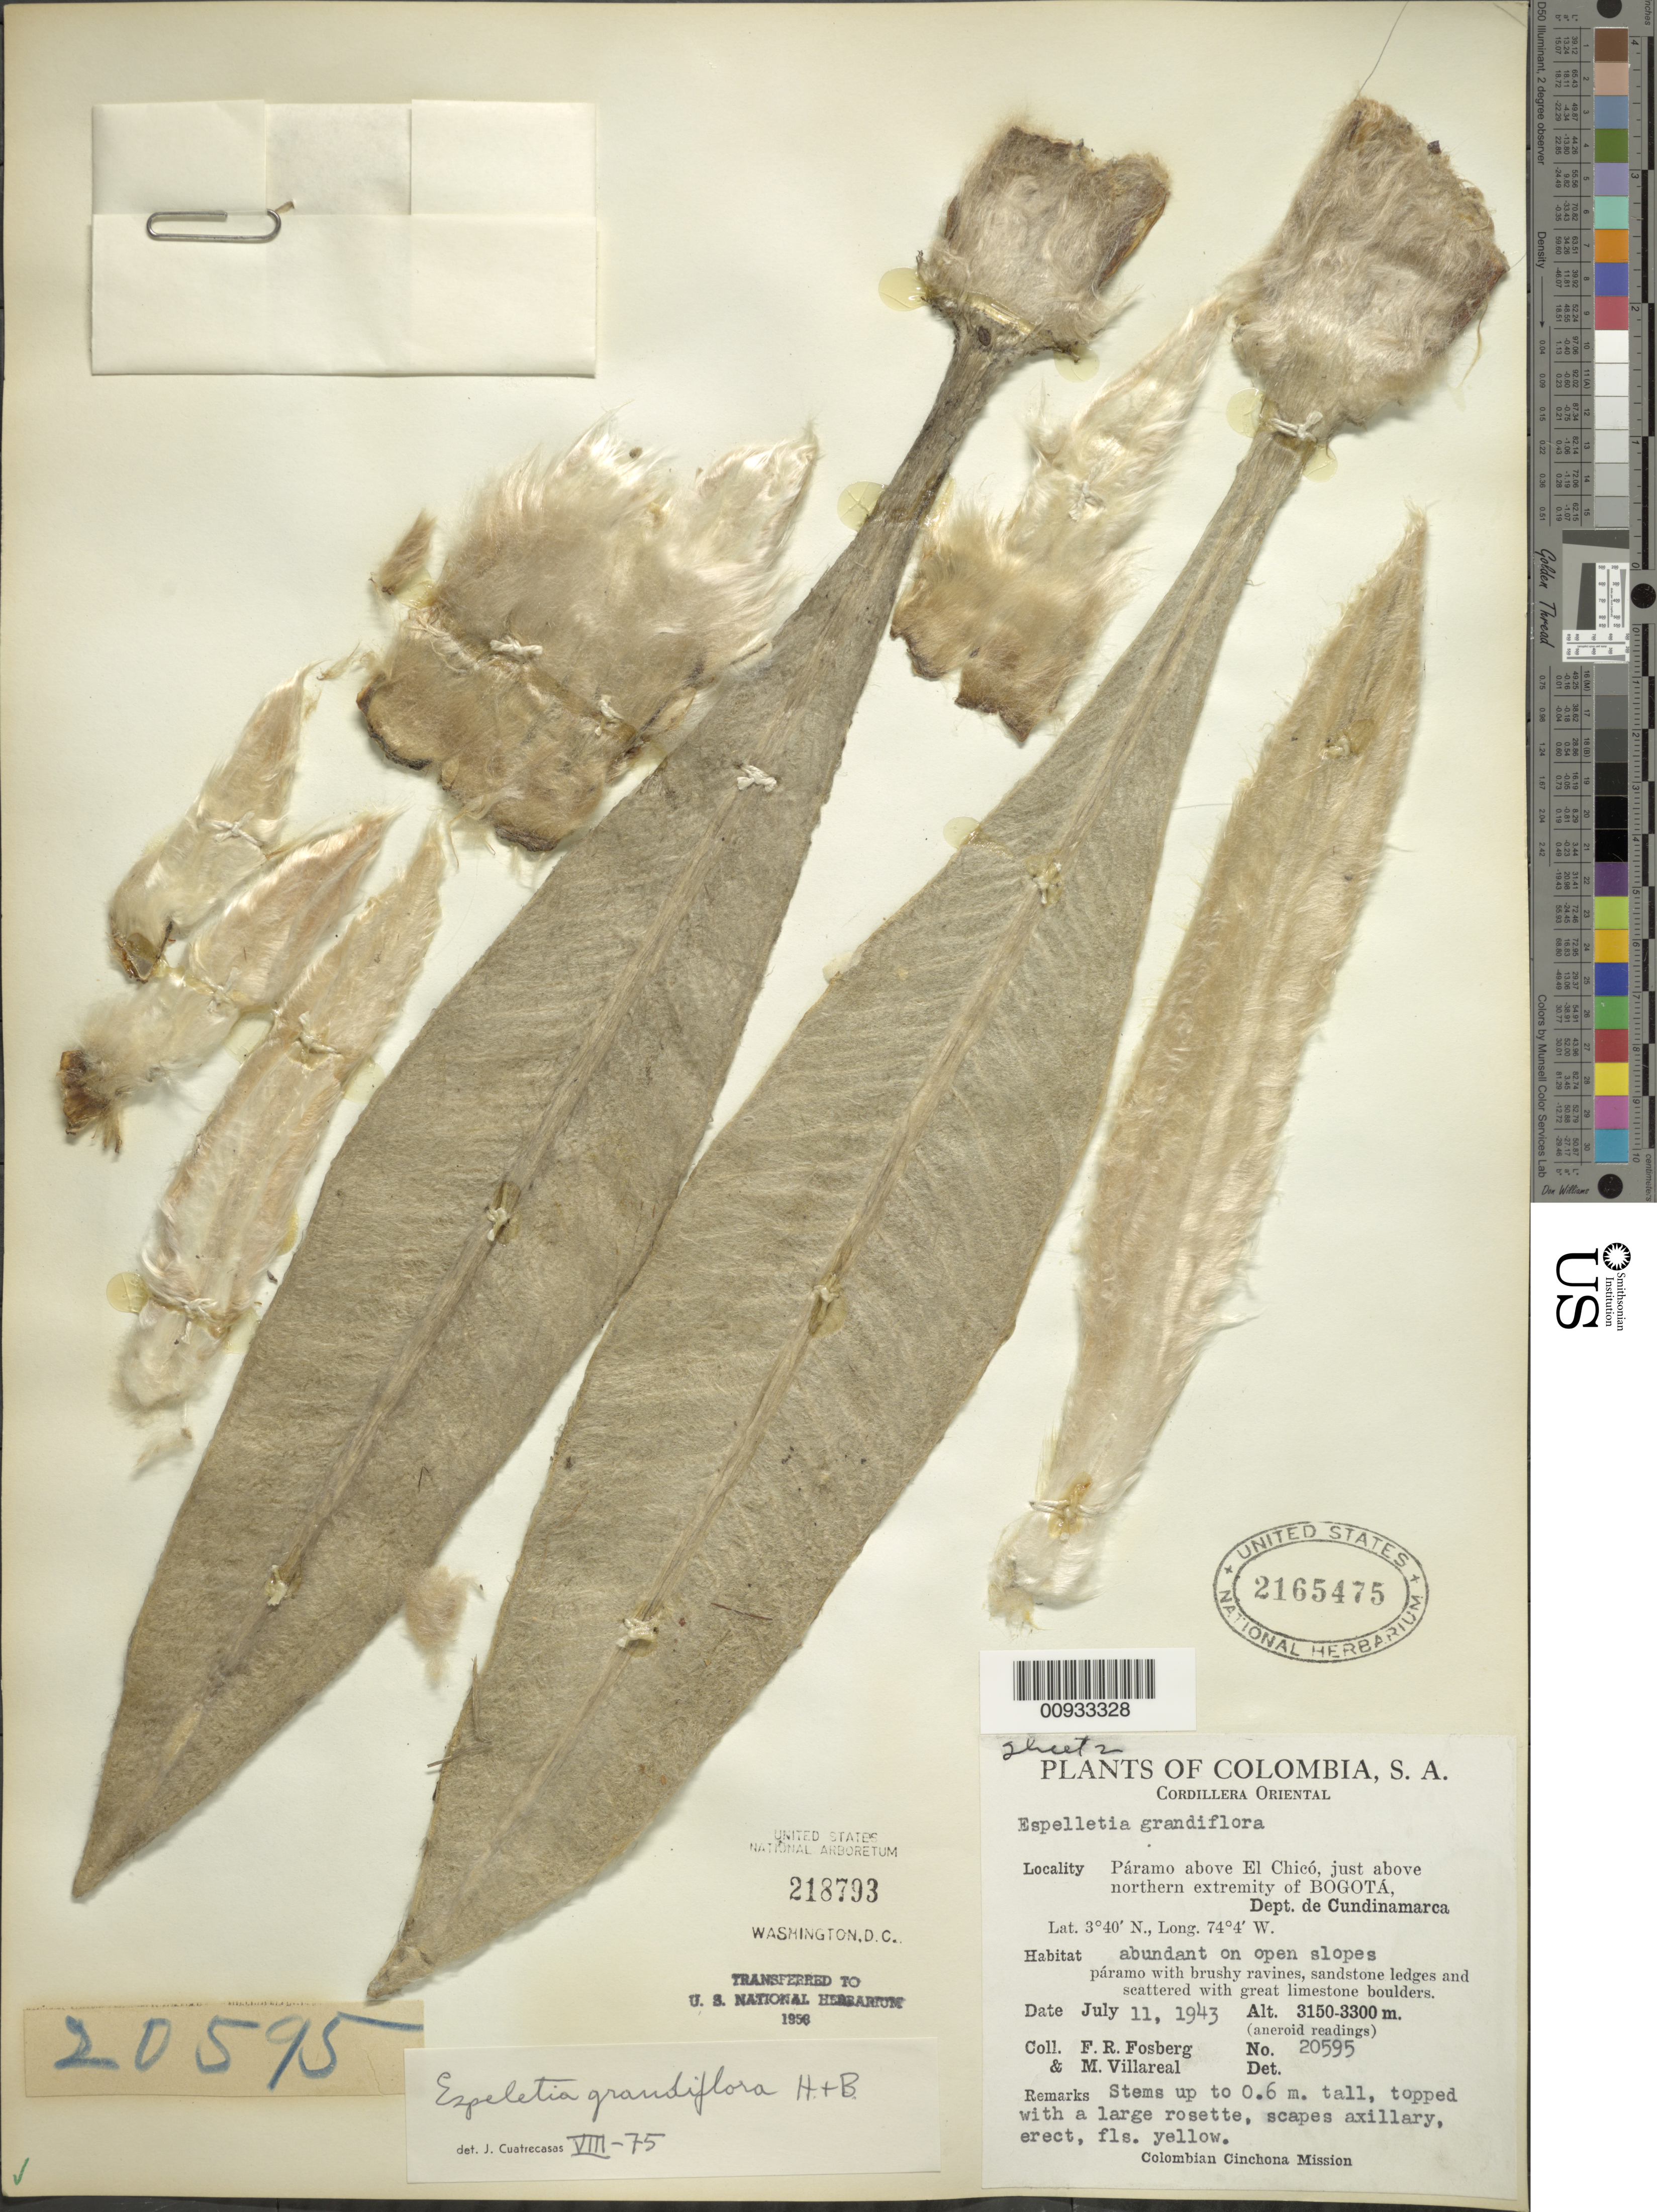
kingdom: Plantae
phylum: Tracheophyta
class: Magnoliopsida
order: Asterales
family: Asteraceae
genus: Espeletia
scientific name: Espeletia grandiflora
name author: Humb. & Bonpl.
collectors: F. R. Fosberg & M. Villareal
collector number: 20595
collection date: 1943-07-11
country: Colombia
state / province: Cundinamarca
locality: S.A., Cordillera Oriental, Paramo above El Chico, just above northern extremity of Bogota, abundant on slopes.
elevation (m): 3150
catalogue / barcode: US 2165475